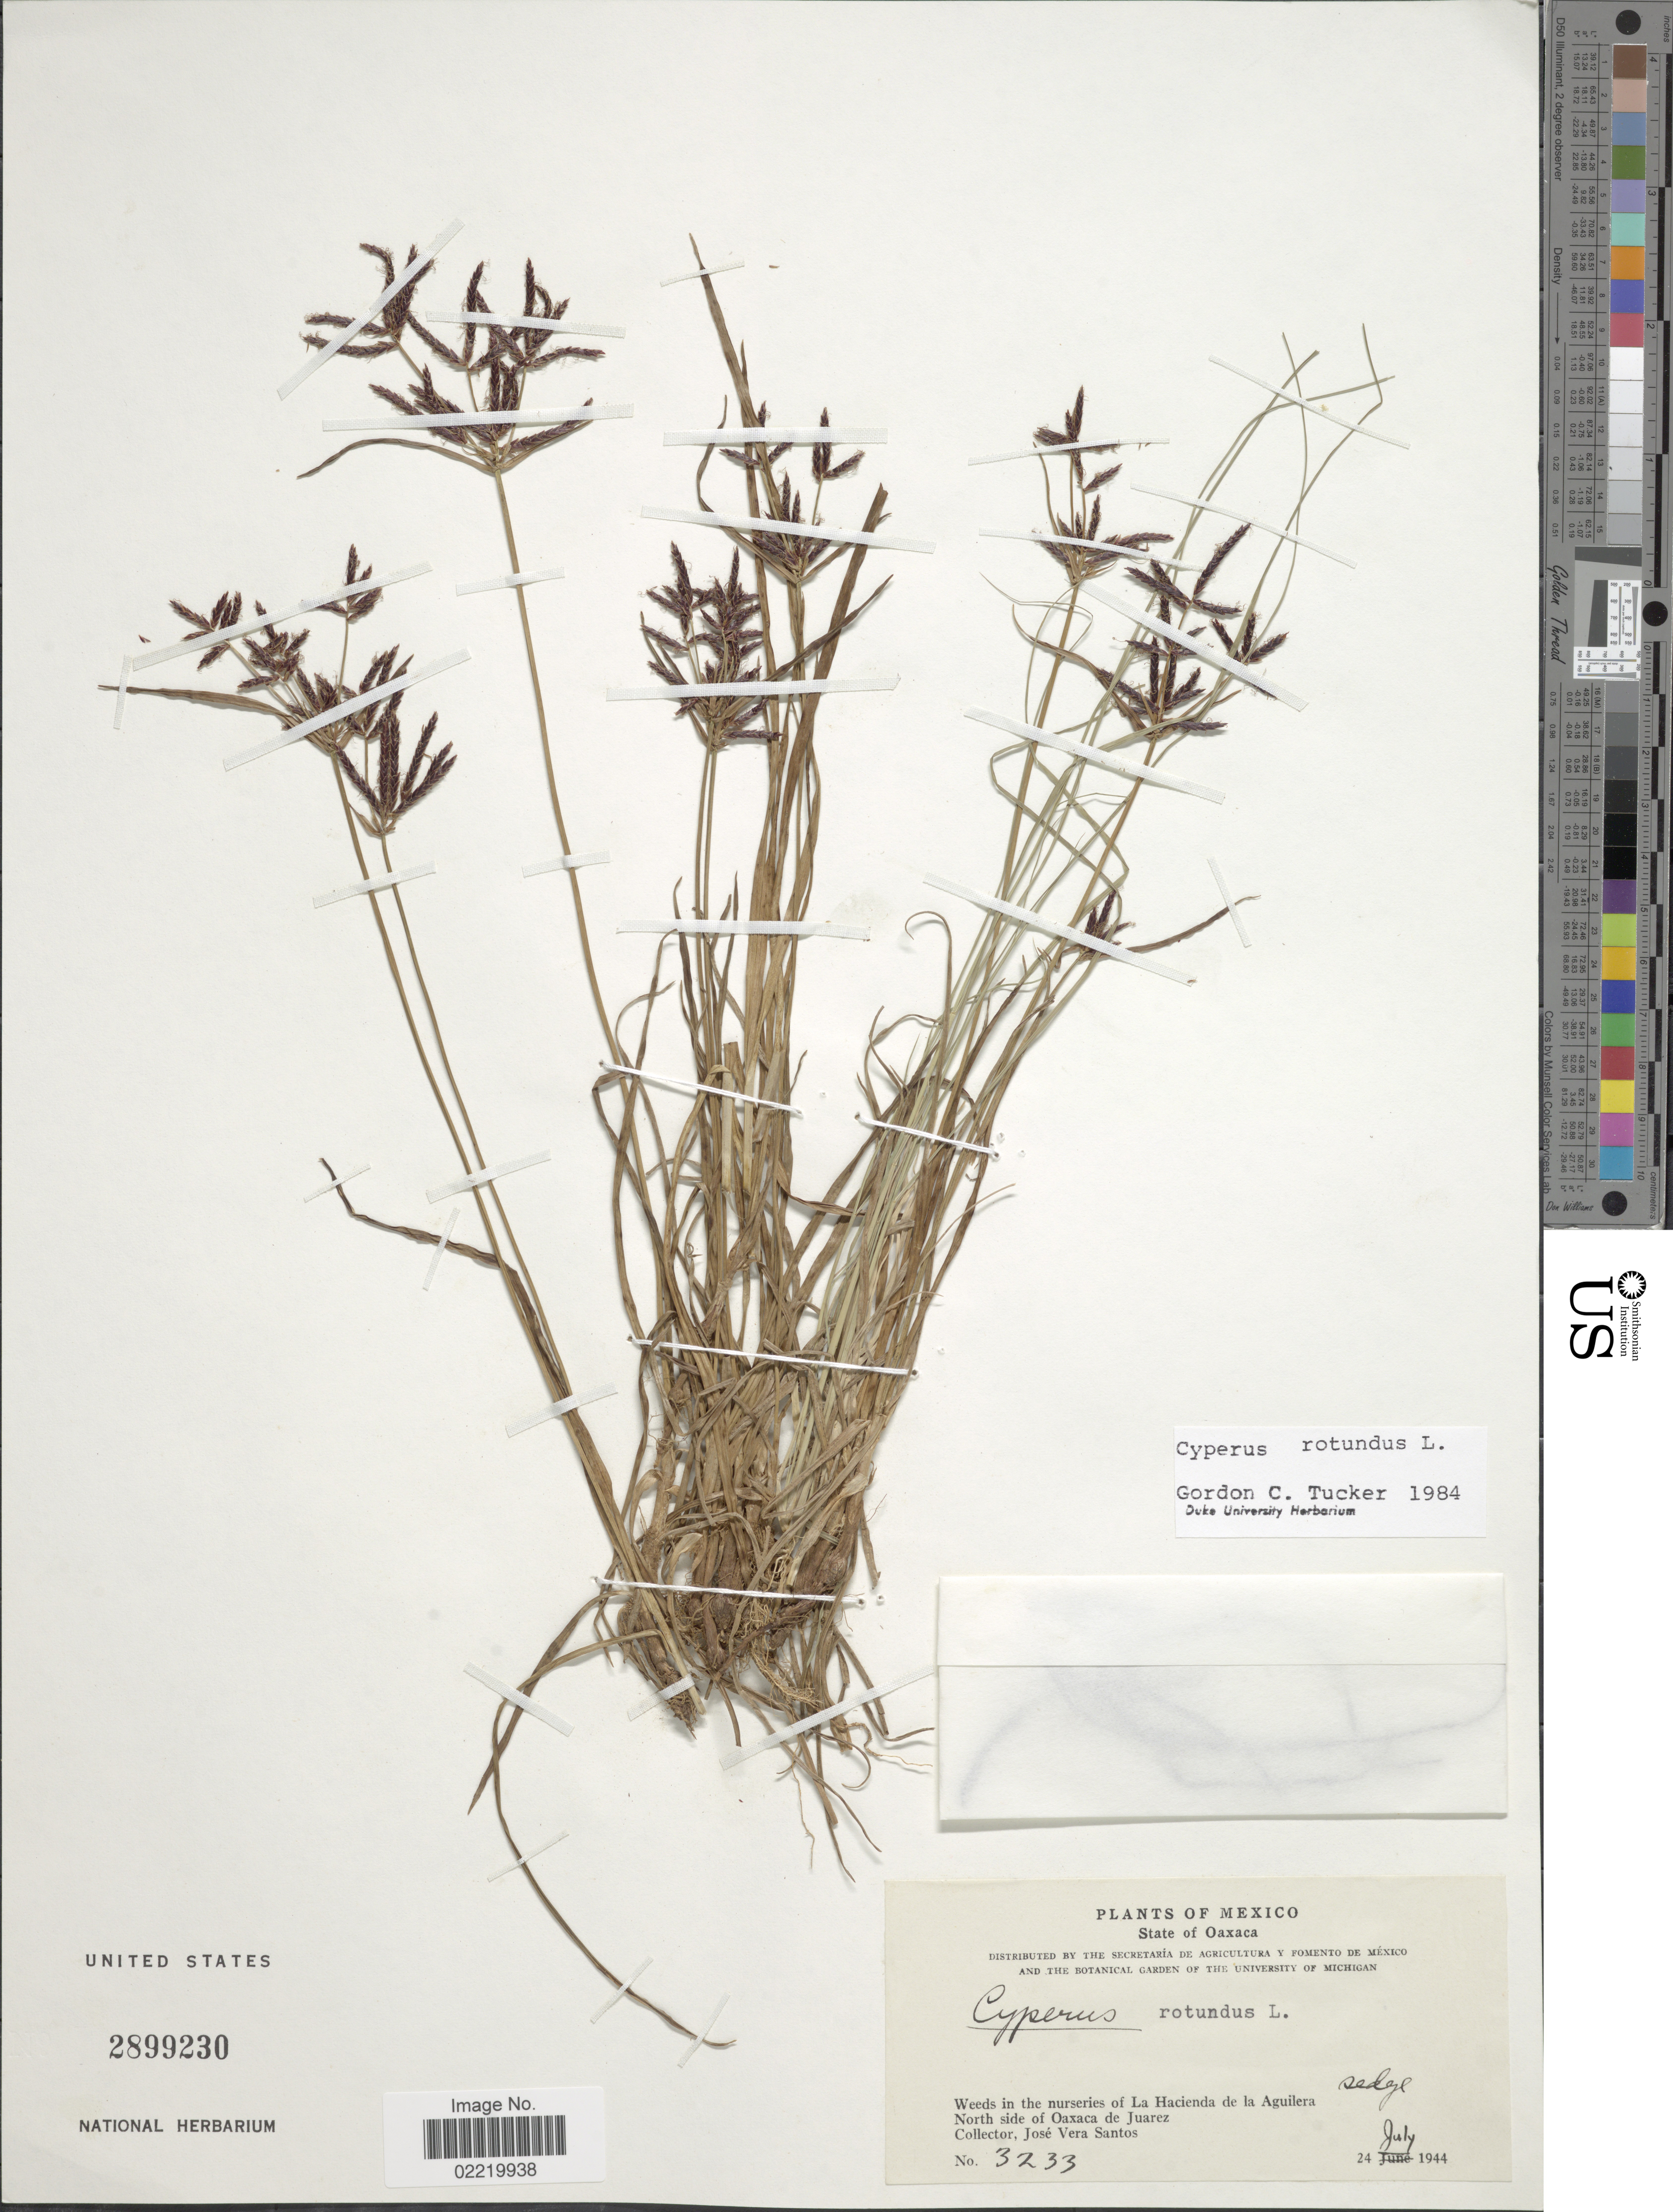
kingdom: Plantae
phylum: Tracheophyta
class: Liliopsida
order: Poales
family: Cyperaceae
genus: Cyperus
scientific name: Cyperus rotundus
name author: L.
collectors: J. Santos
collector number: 3233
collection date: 1944-07-24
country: Mexico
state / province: Oaxaca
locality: Weeds in the nurseries of La Hacienda de la Aguillera, north side of Oaxaca de Juarez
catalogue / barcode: US 2899230